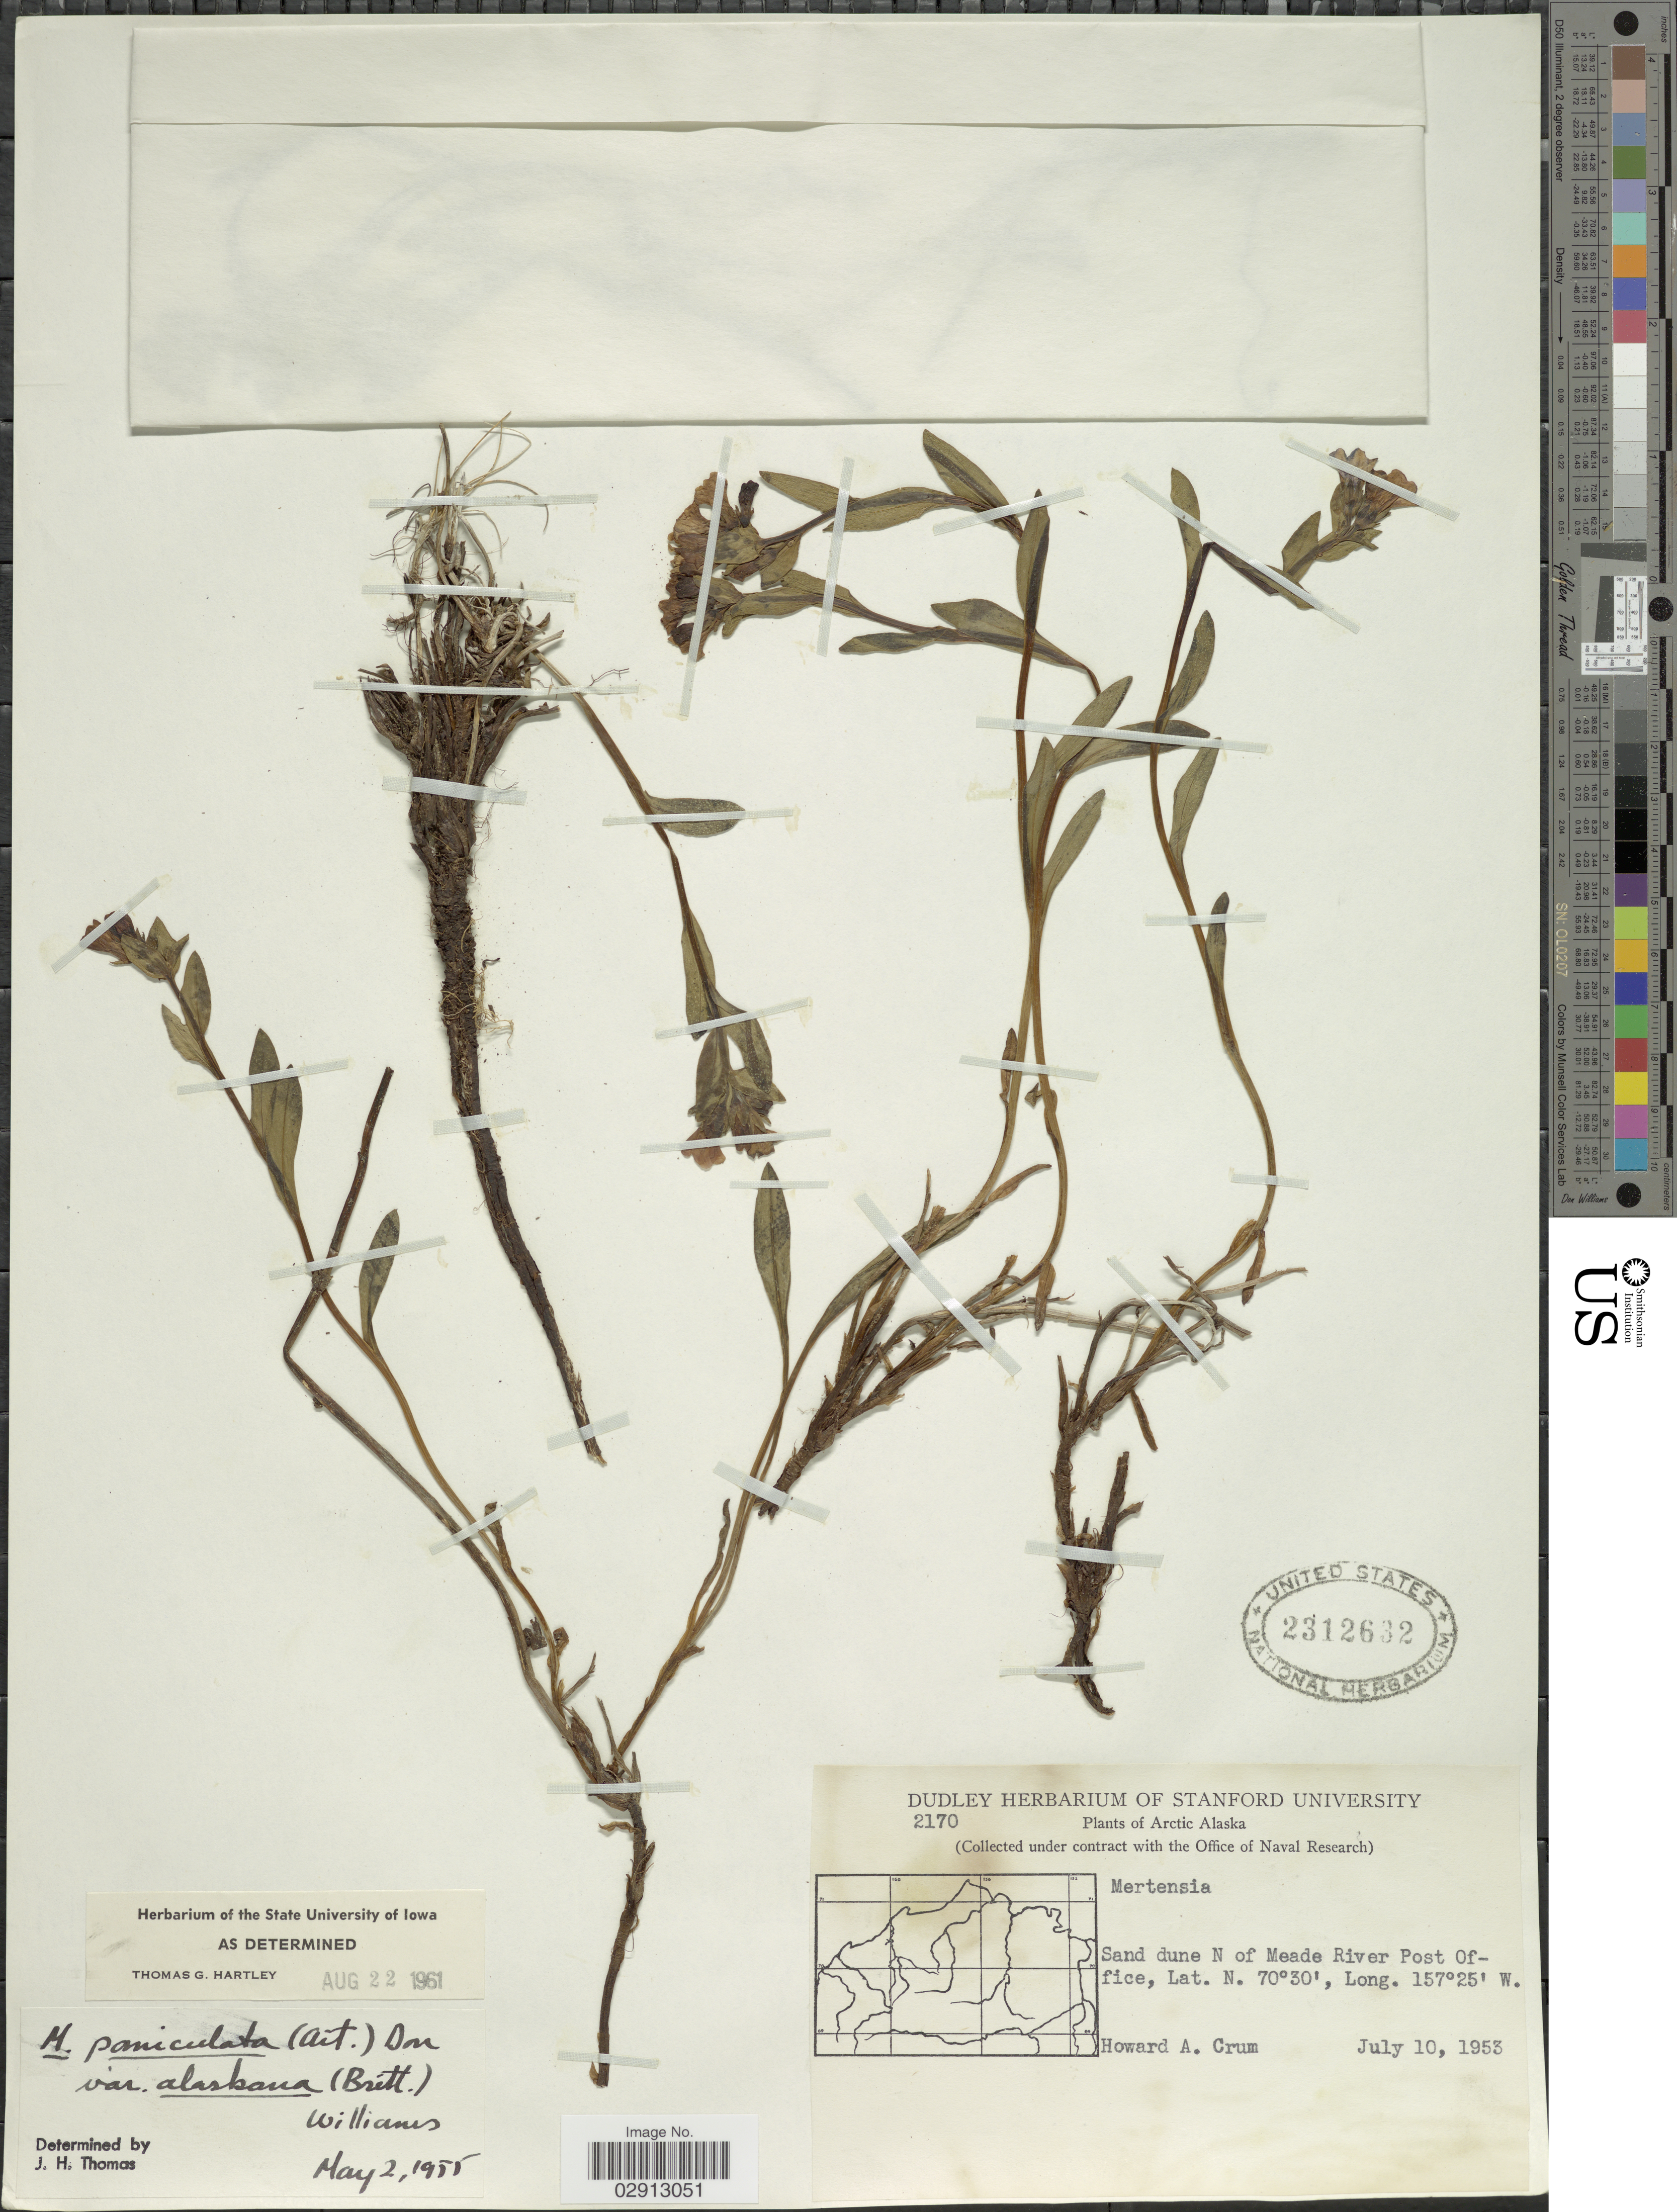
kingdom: Plantae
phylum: Tracheophyta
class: Magnoliopsida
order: Boraginales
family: Boraginaceae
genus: Mertensia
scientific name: Mertensia paniculata var. alaskana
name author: (Britton) L.O. Williams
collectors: H. A. Crum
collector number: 2170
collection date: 1953-07-10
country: United States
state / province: Alaska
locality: Arctic Alaska. Sand dune N of Meade River Post Office.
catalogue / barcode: US 2312632